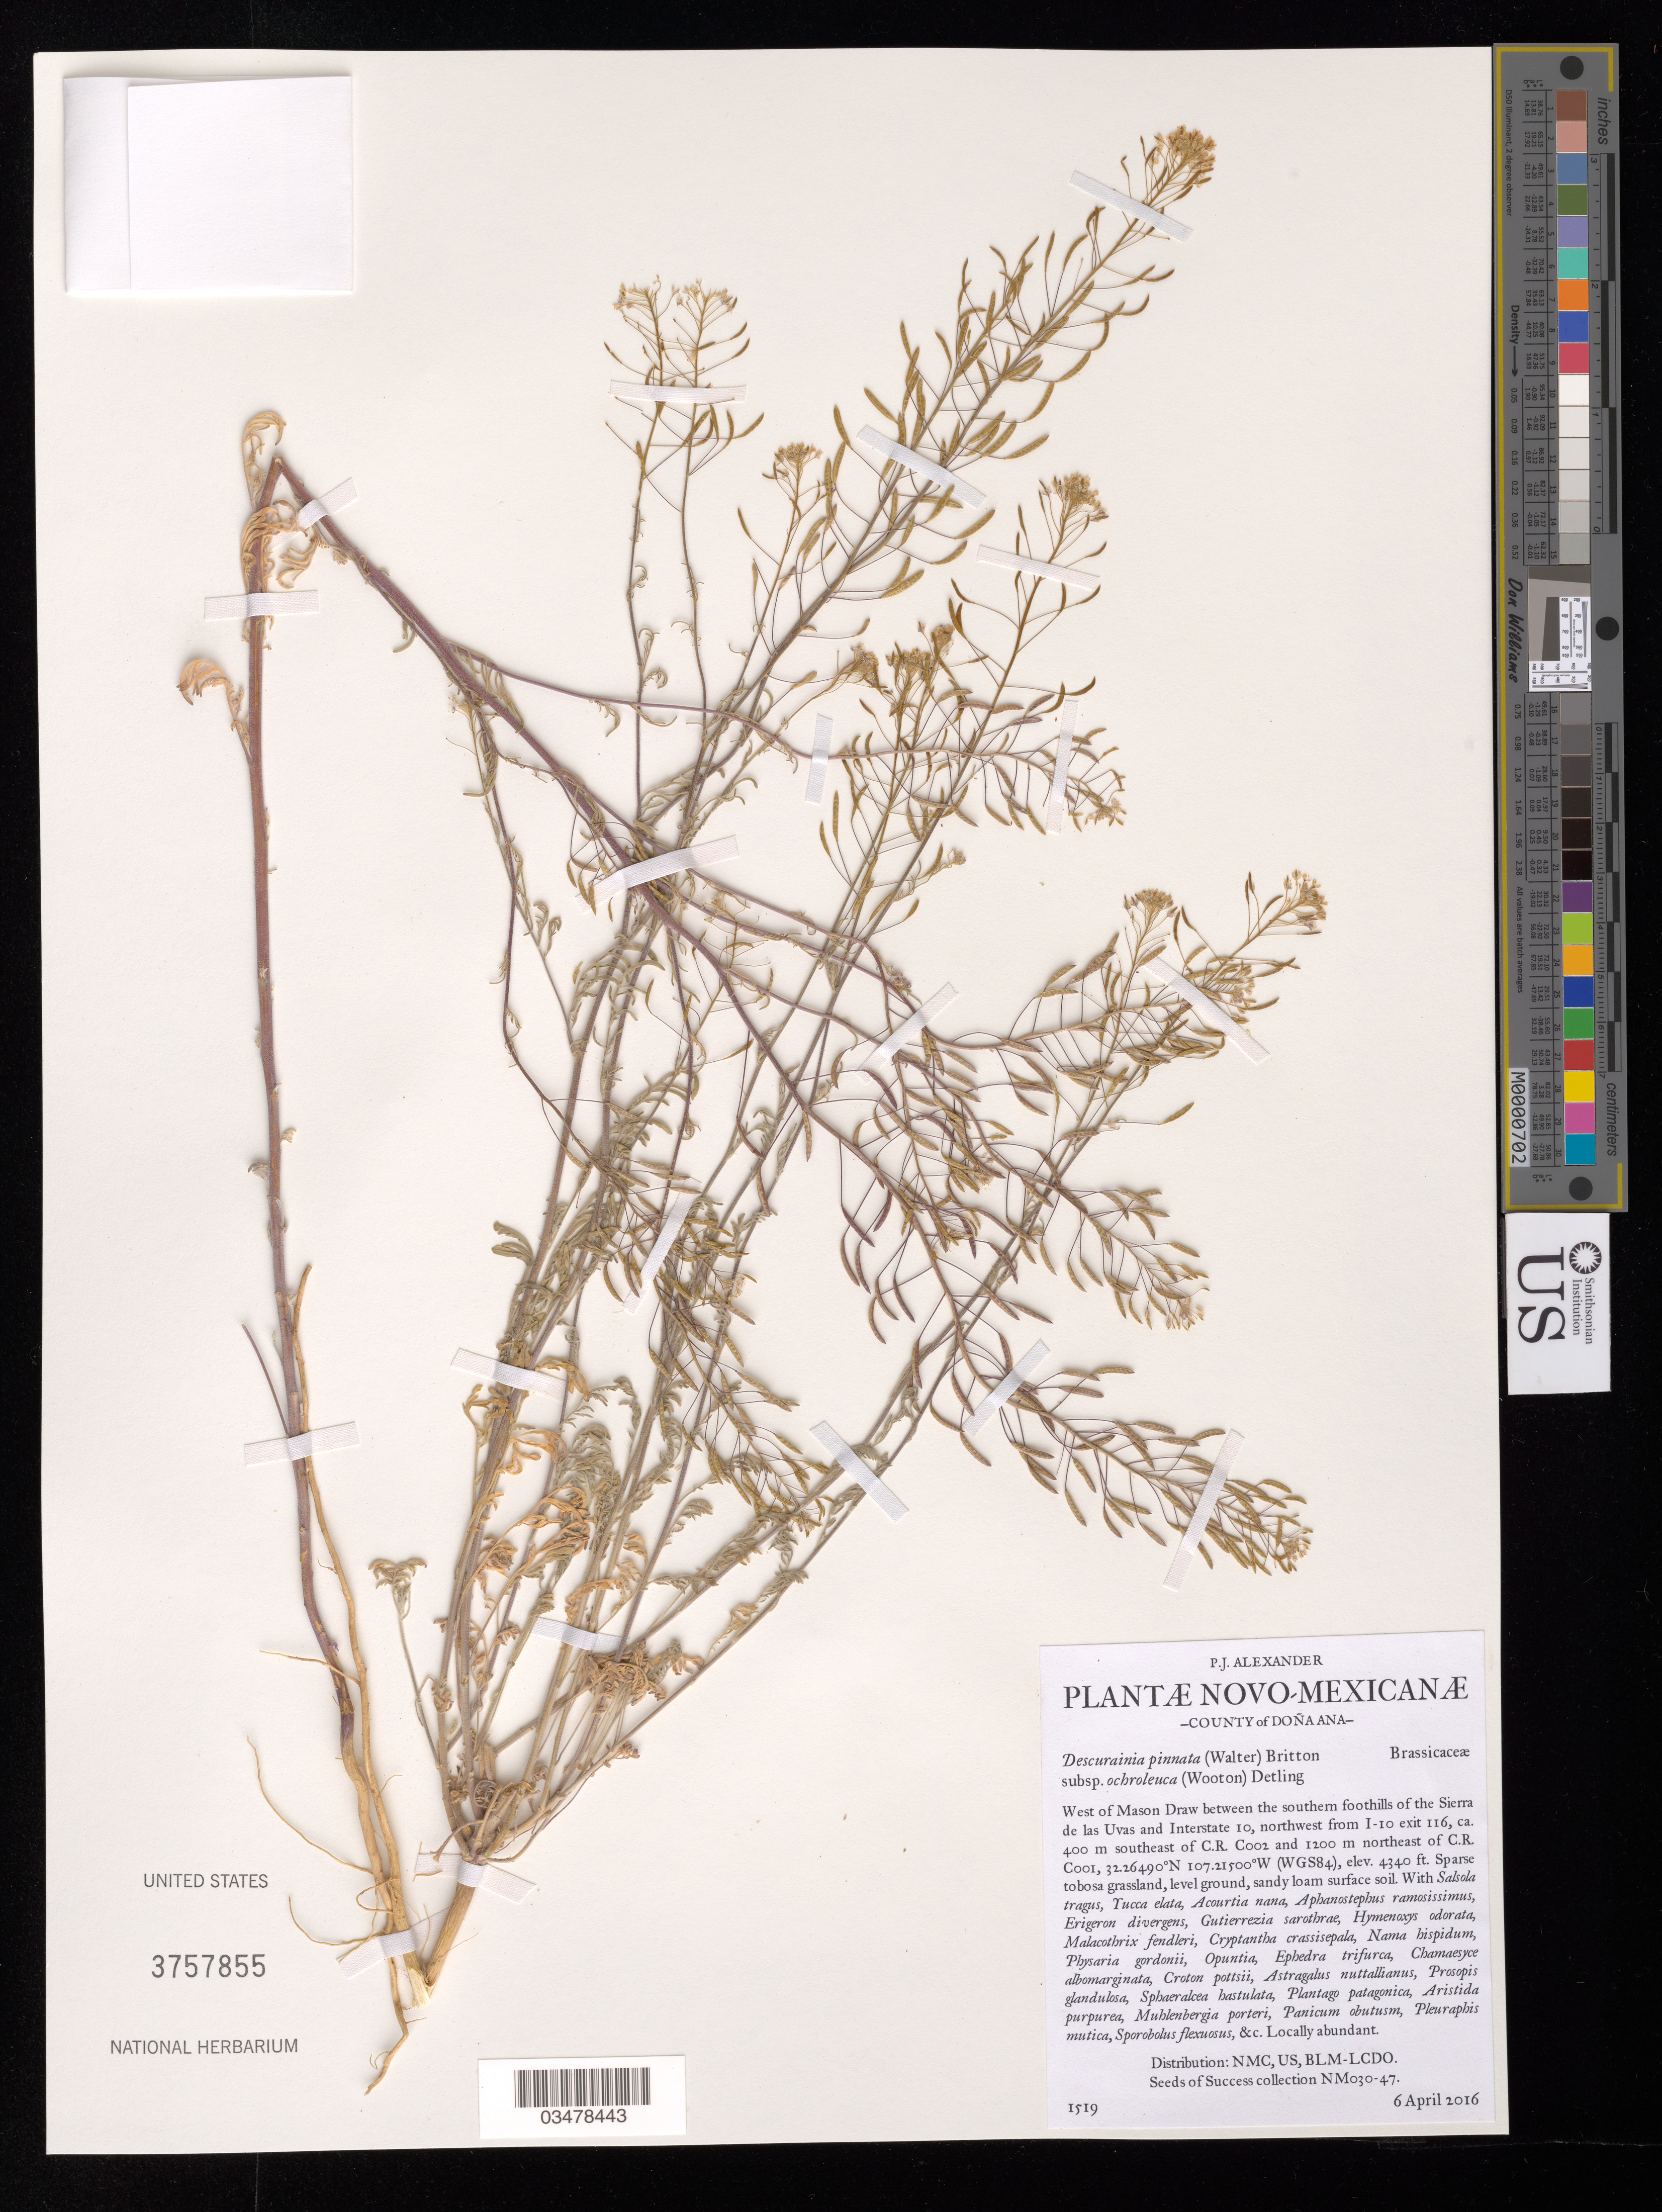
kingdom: Plantae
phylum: Tracheophyta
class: Magnoliopsida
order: Brassicales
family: Brassicaceae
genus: Descurainia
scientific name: Descurainia pinnata subsp. ochroleuca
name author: (Wooton) Detling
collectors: P. Alexander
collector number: NM030-047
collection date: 2016-04-06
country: United States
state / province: New Mexico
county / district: Dona Ana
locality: Allotment 03009, W of Mason Draw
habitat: Sparse tobosa grassland. Sandy ecological site (R042XB012NM). Sandy loam surface soil. Sparse tobosa grassland. With Salsola tragus, Yucca elata, Acourtia nana, etc.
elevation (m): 1323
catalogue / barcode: US 3757855